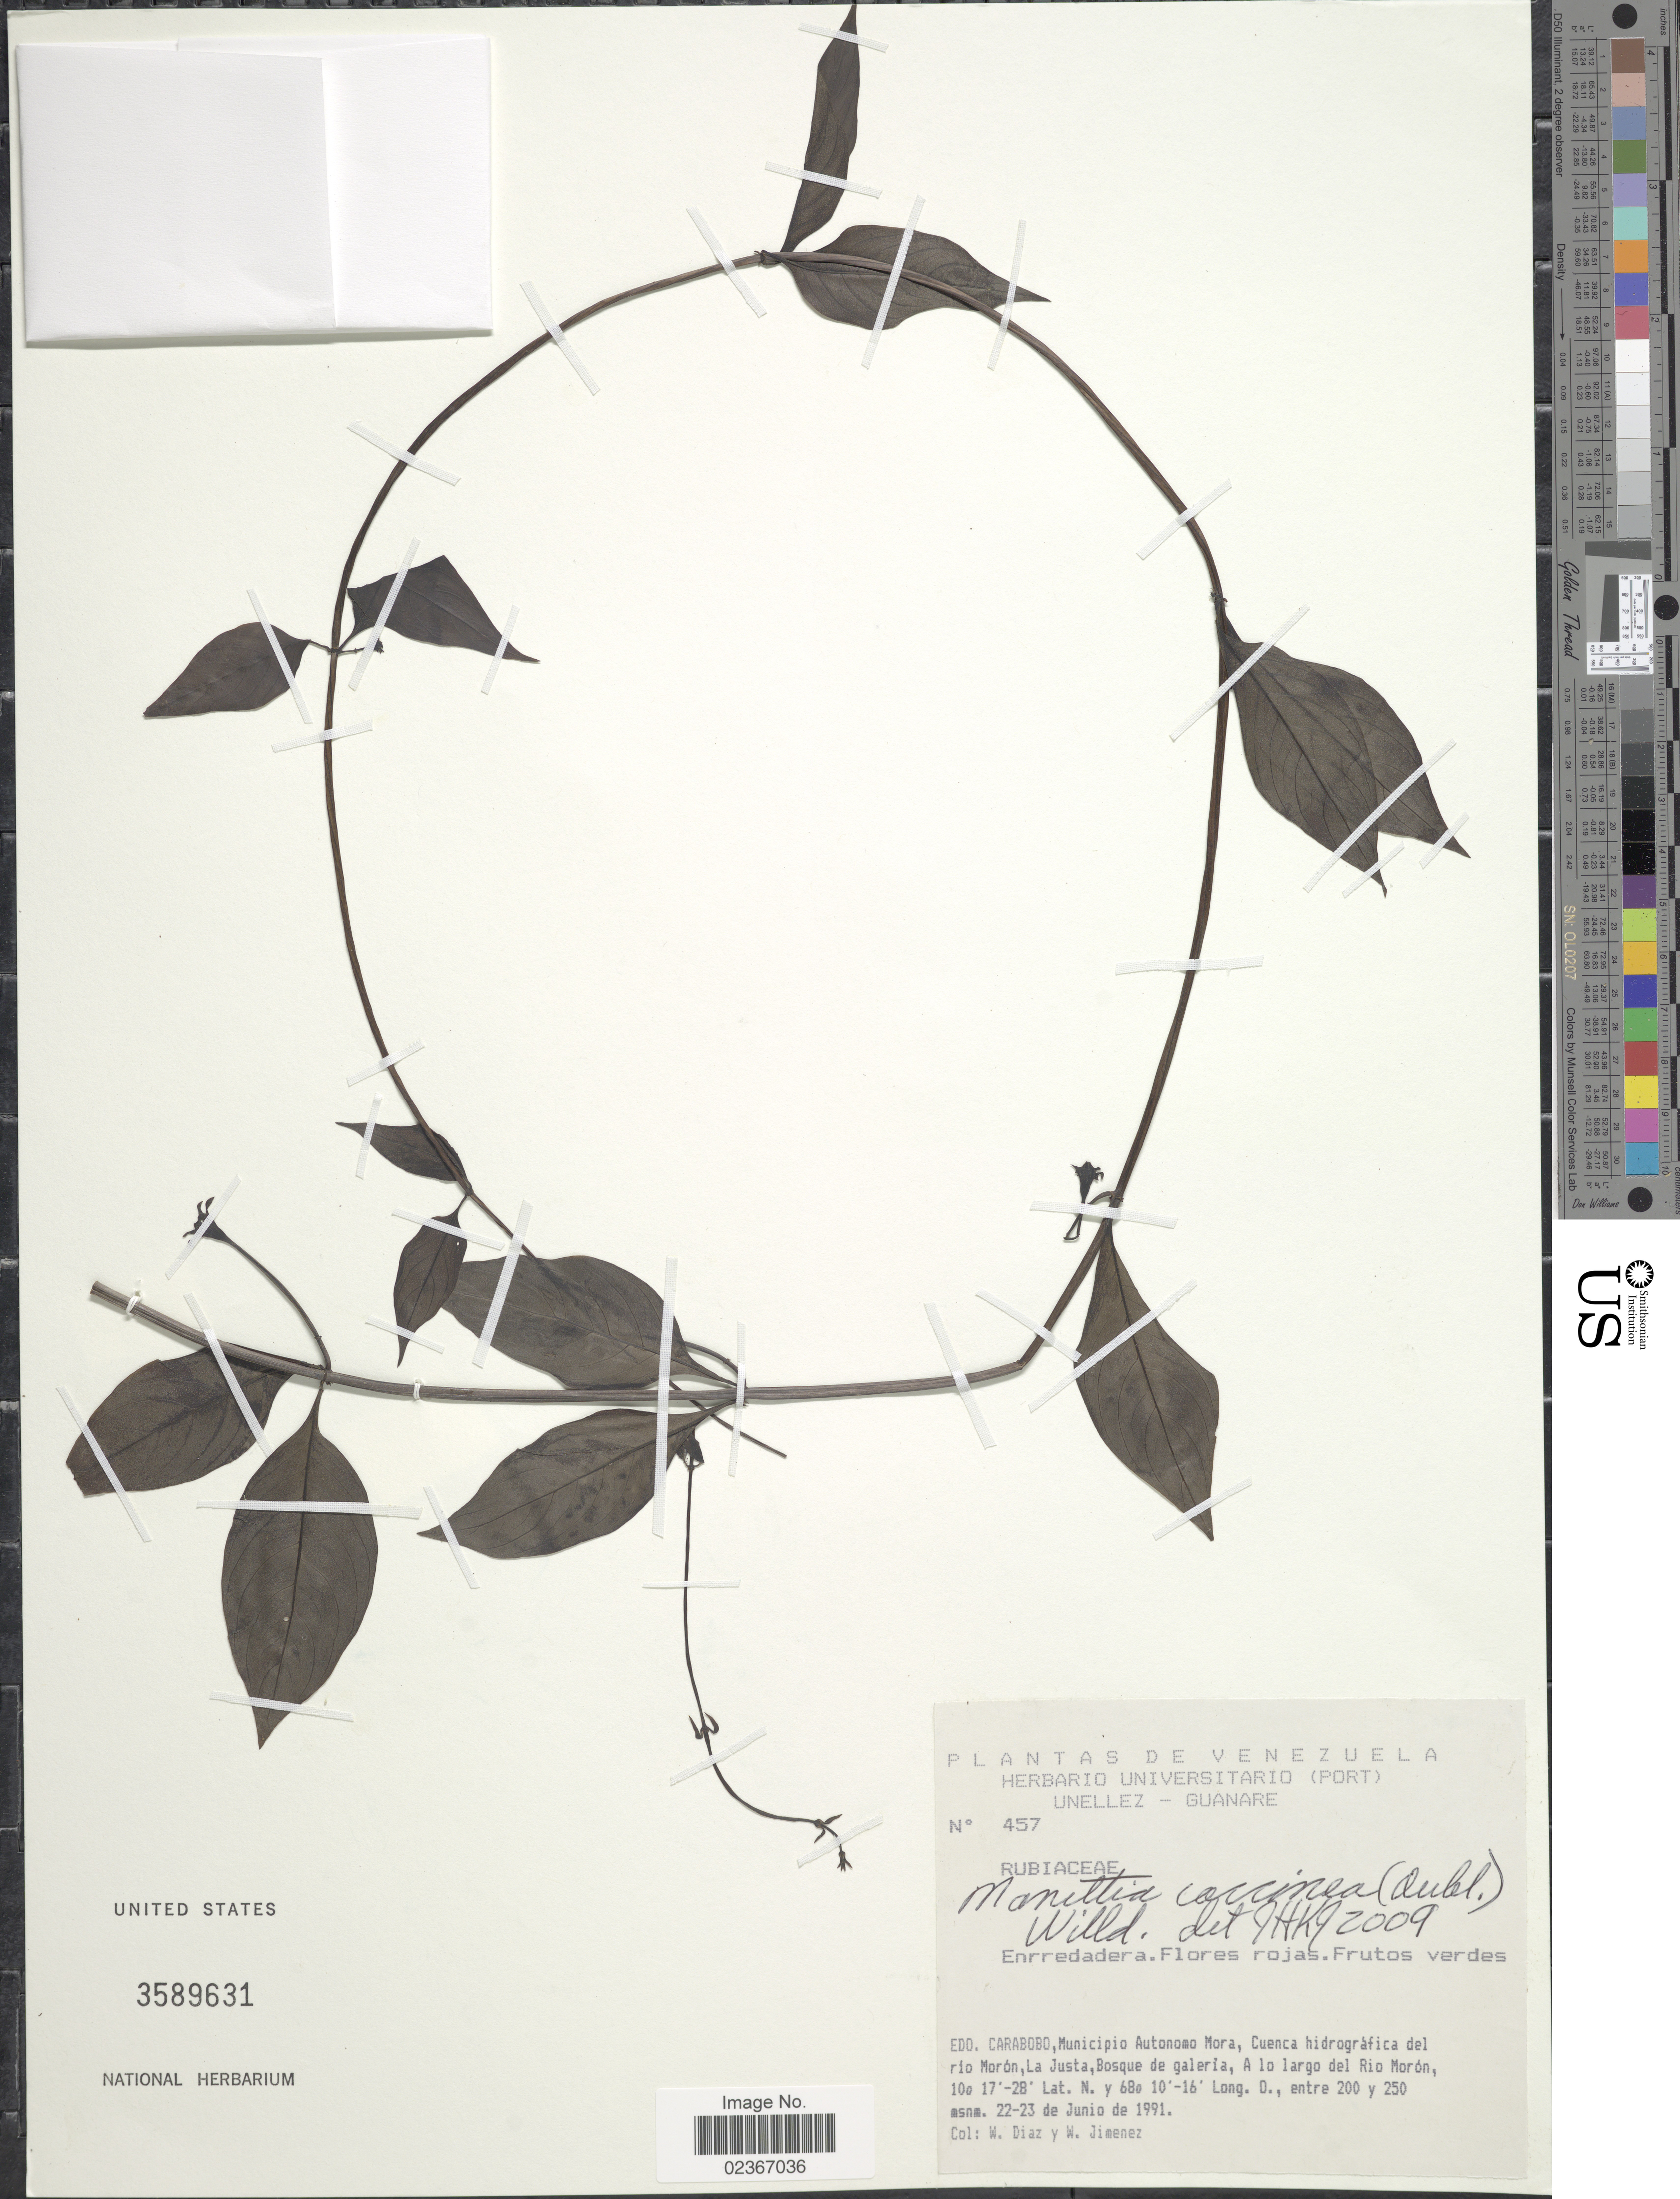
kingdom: Plantae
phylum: Tracheophyta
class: Magnoliopsida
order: Gentianales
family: Rubiaceae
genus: Manettia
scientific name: Manettia coccinea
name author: (Aubl.) Willd.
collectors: W. Díaz P. & W. Jimenez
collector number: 457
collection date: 1991-06-22/1991-06-23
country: Venezuela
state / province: Carabobo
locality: Edo. Carabobo. Municipio Autonomo Mora, Cuenca hidrografica del rio Moron, La Justa, Bosque de galeria, A lo largo del Rio Moron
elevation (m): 200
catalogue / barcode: US 3589631